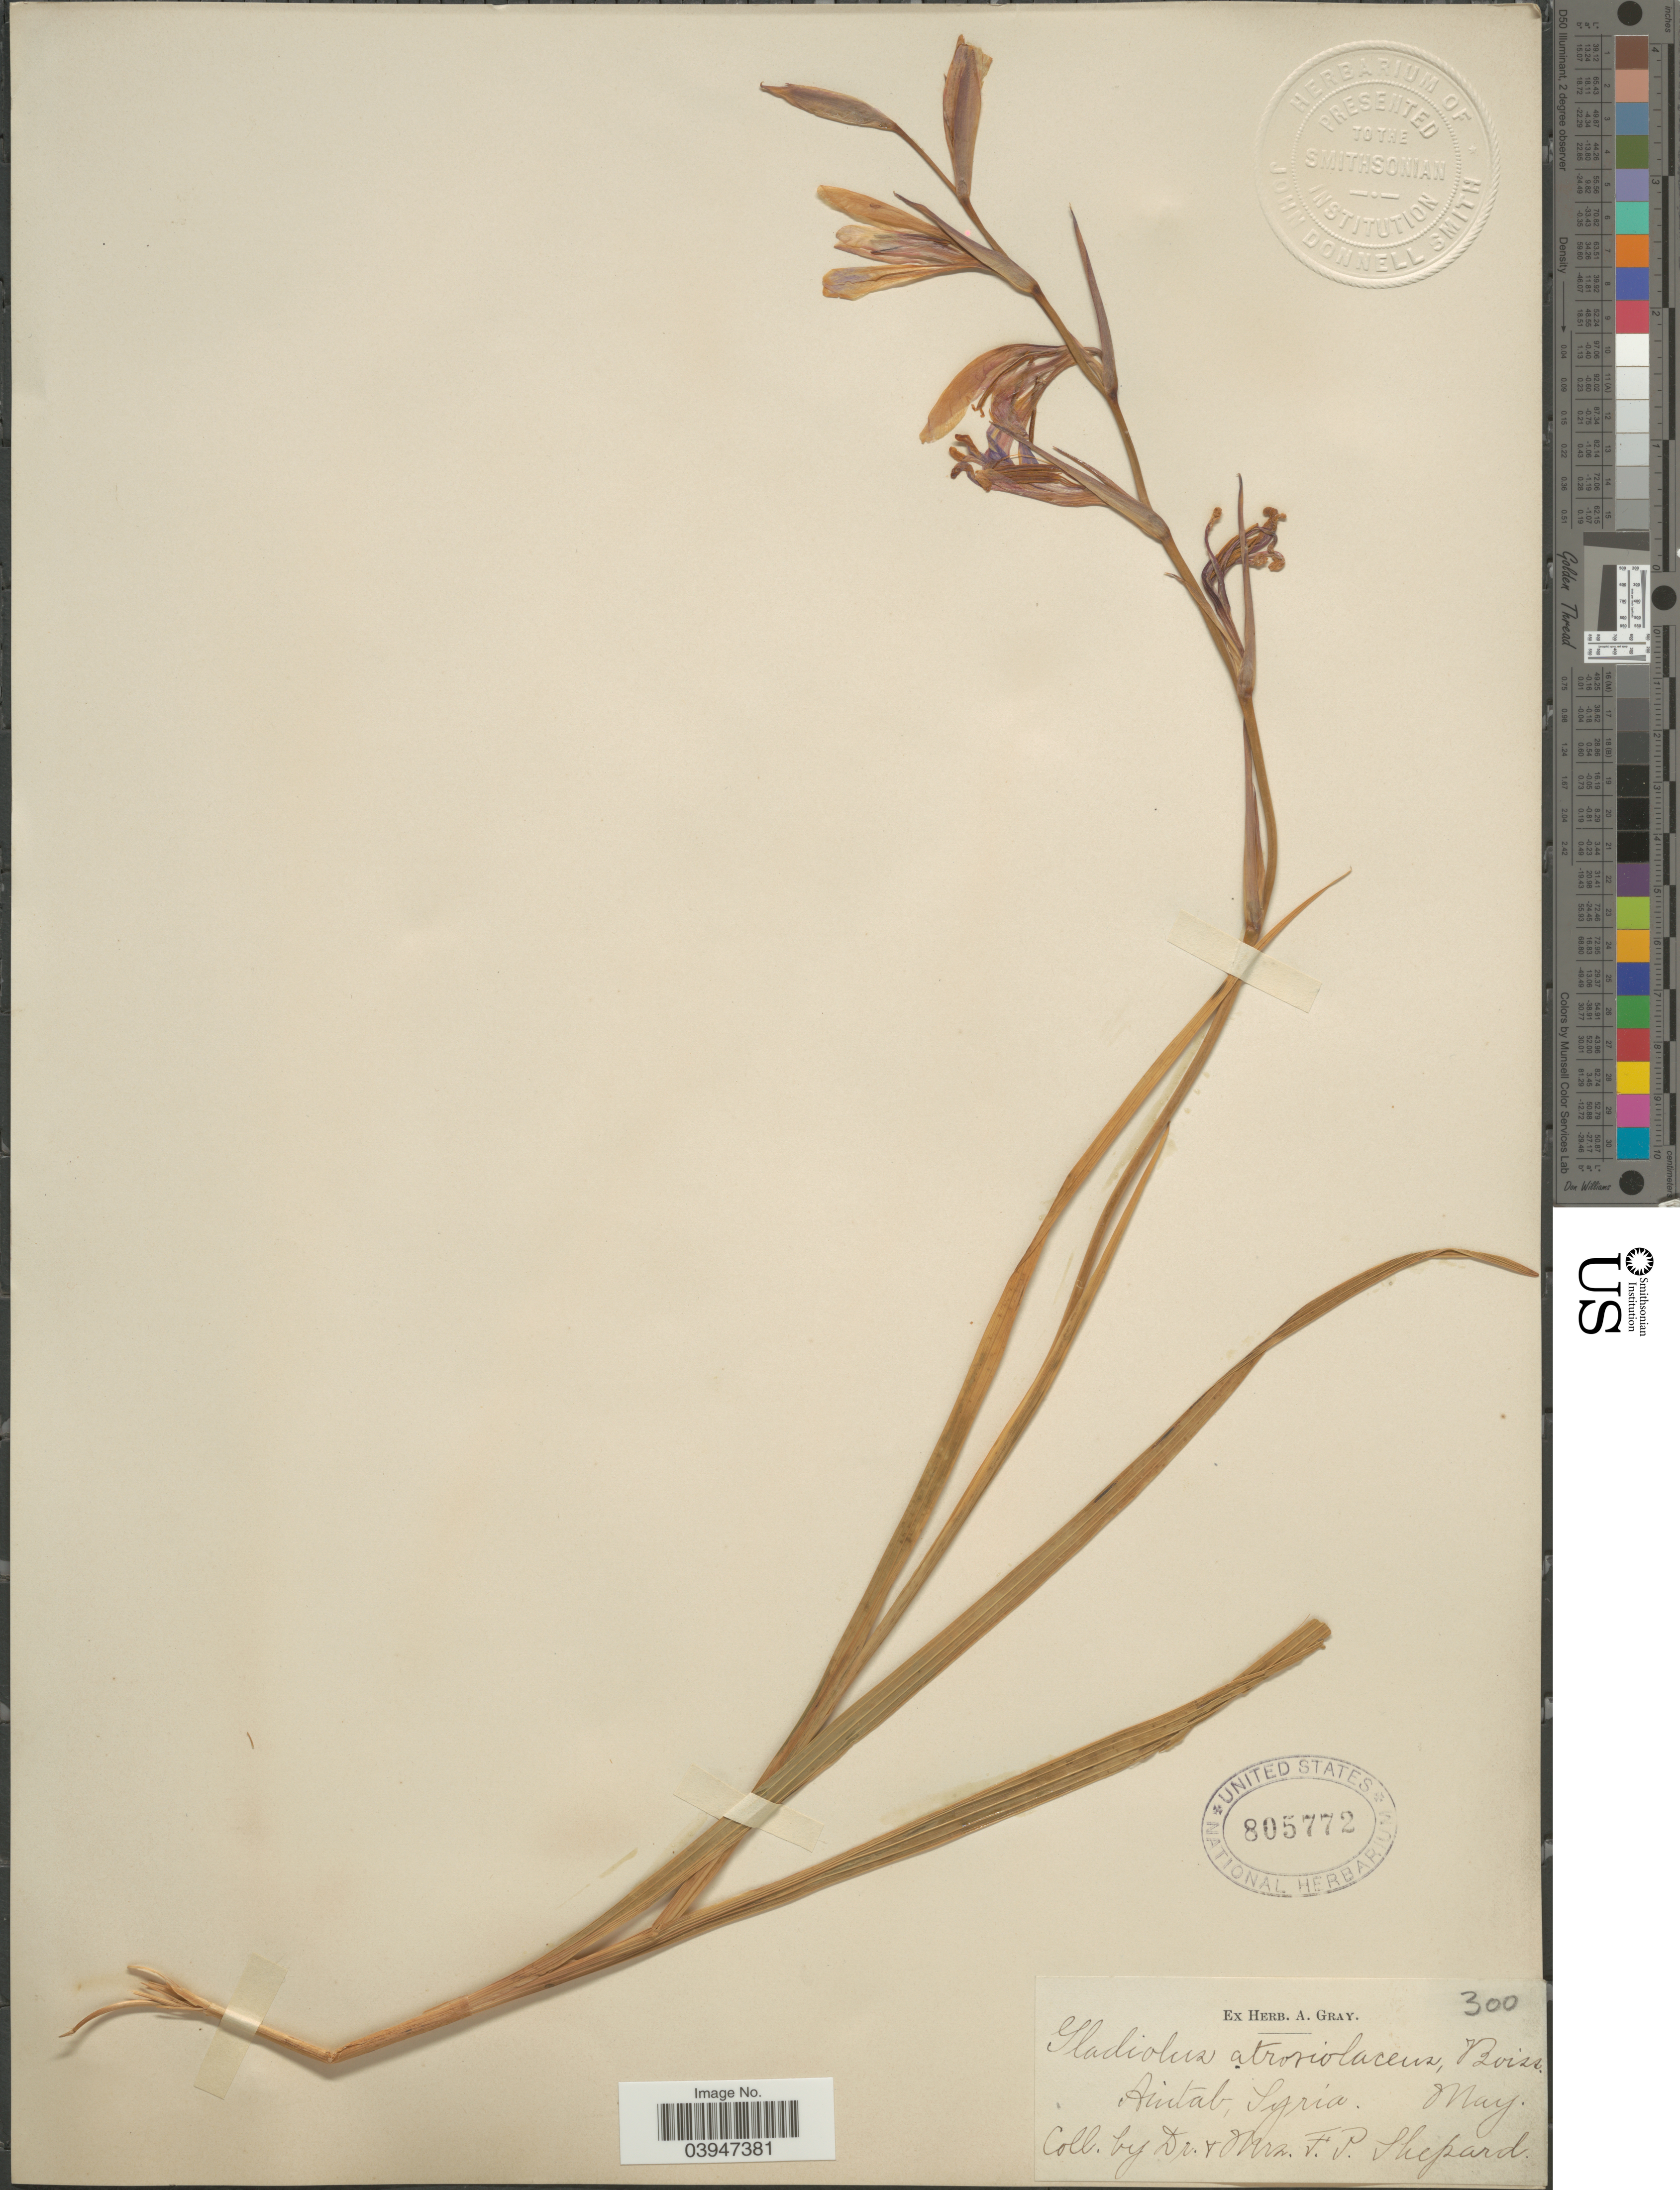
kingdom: Plantae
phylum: Tracheophyta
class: Liliopsida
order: Asparagales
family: Iridaceae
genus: Gladiolus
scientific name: Gladiolus atroviolaceus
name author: Boiss.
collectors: F. P. Shepard & Mrs. Shepard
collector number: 300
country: Syria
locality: Aintab.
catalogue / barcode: US 805772